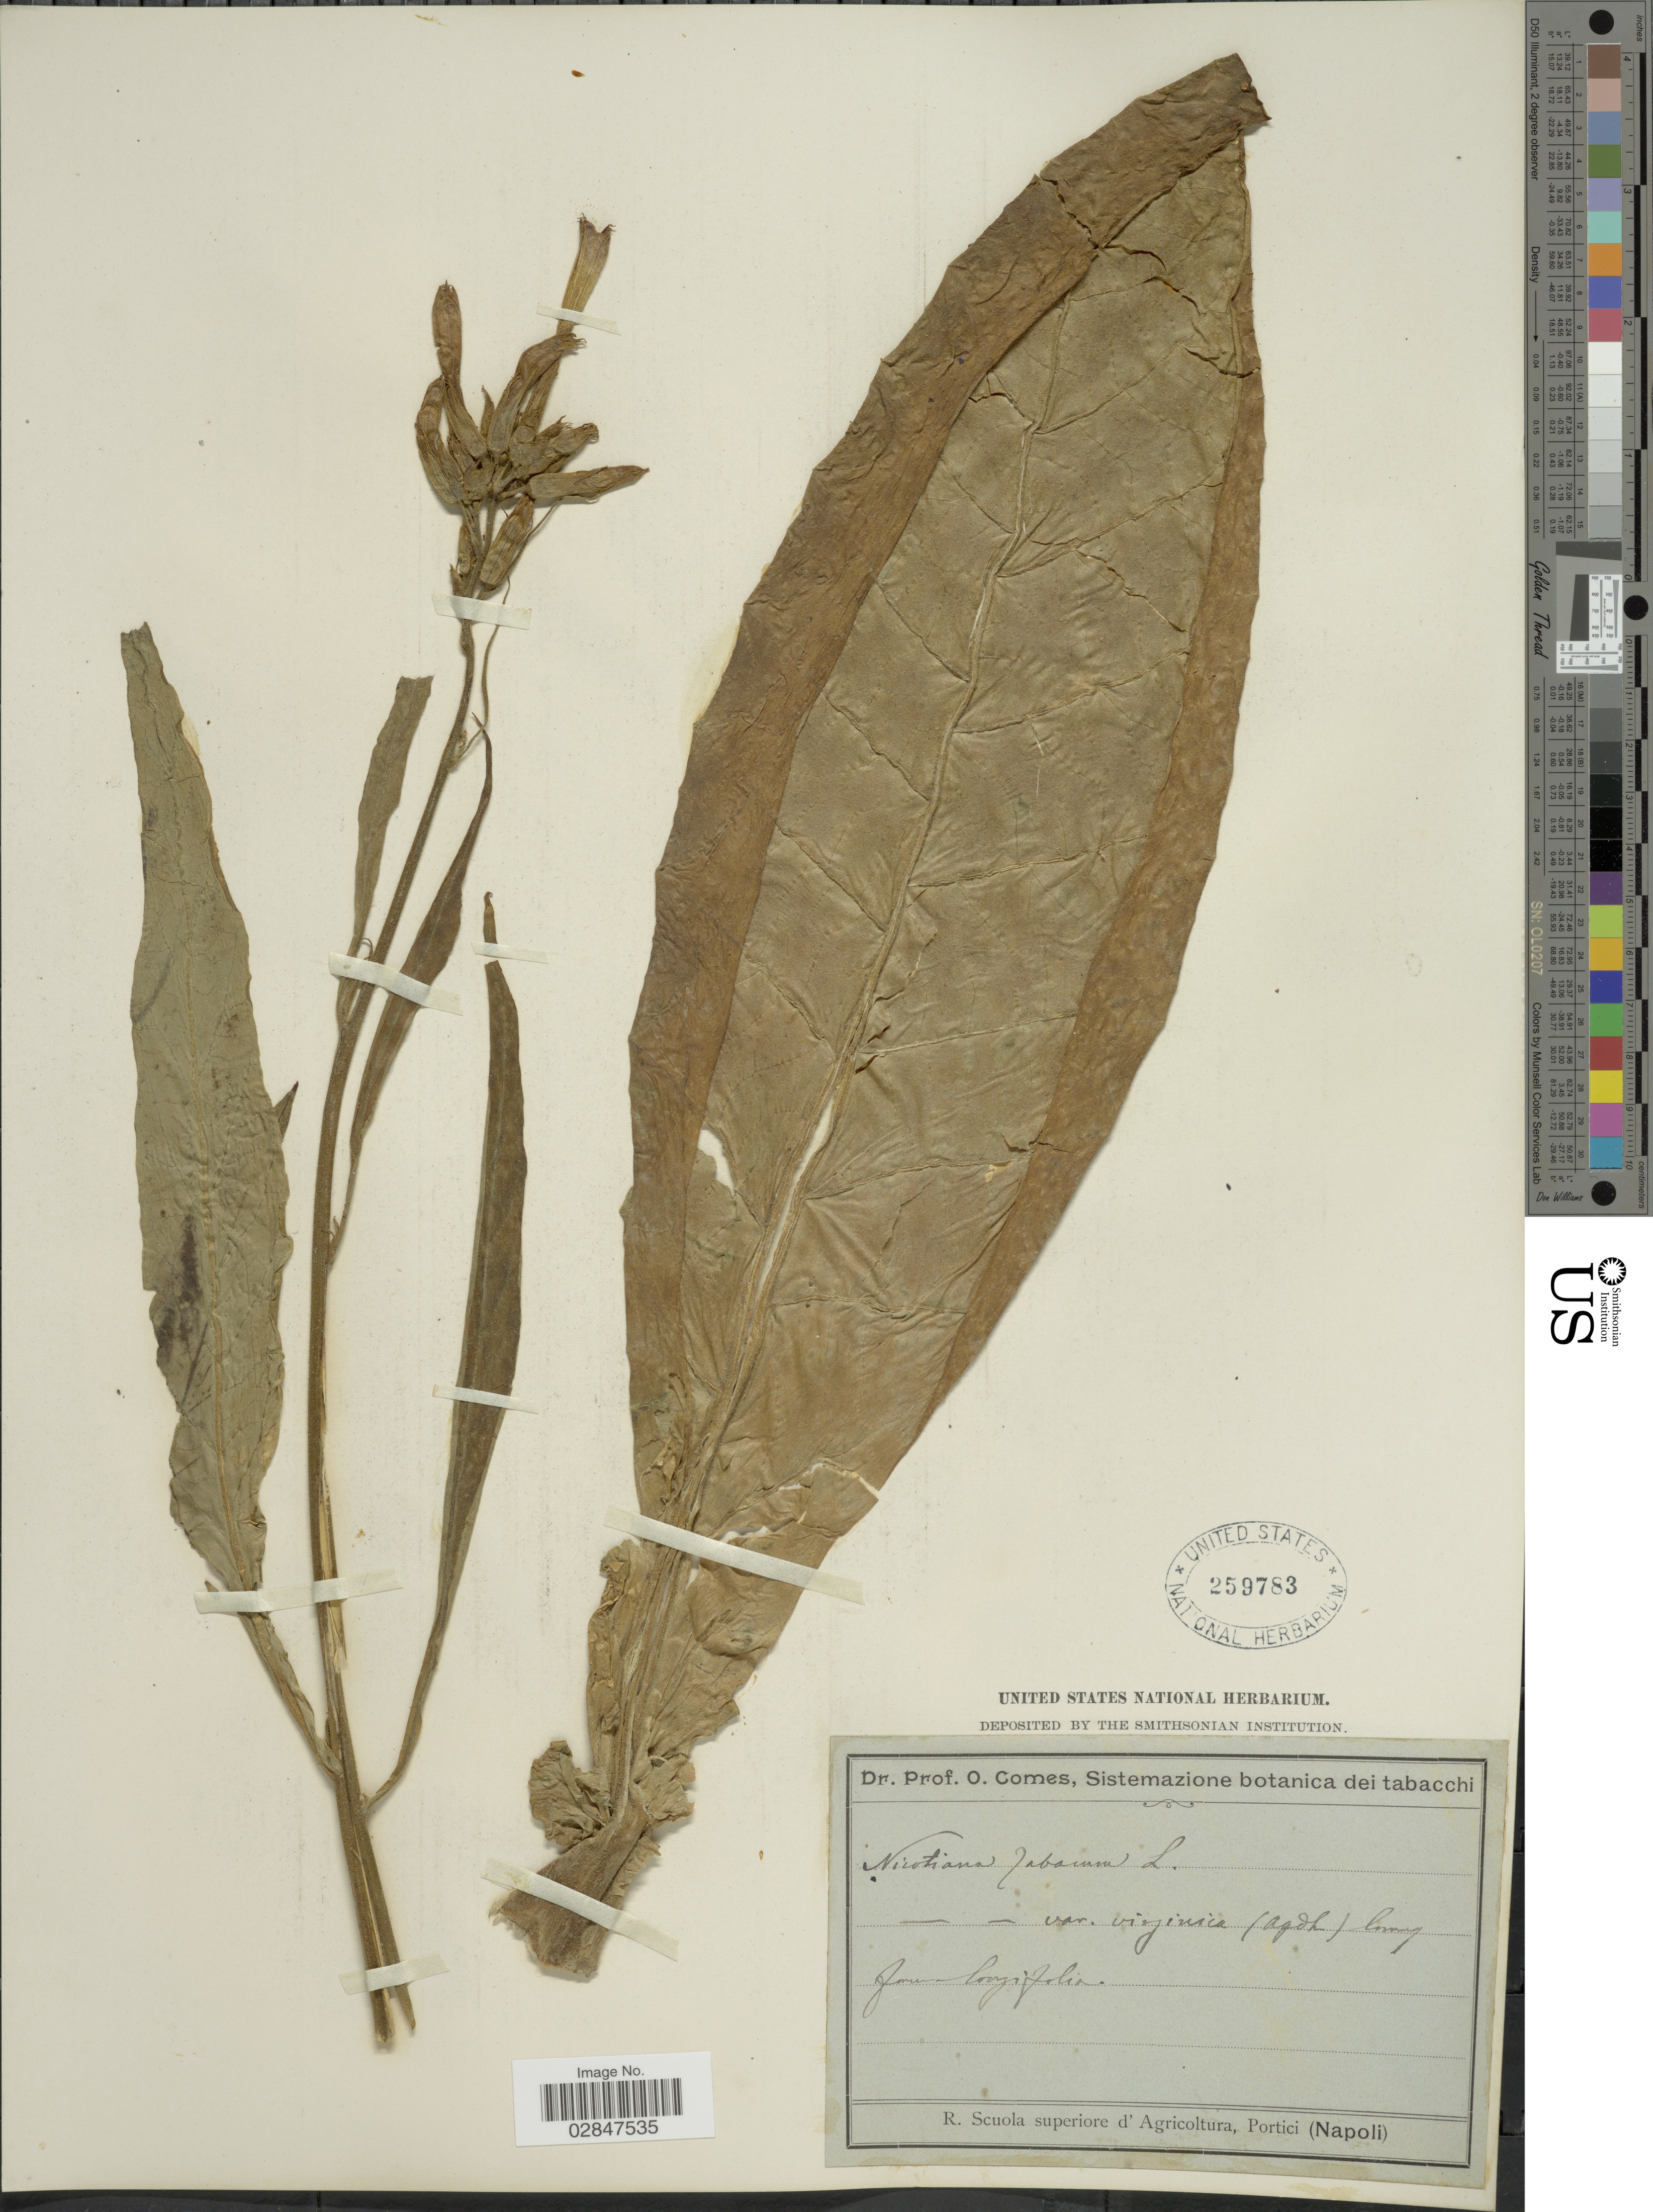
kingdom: Plantae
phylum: Tracheophyta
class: Magnoliopsida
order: Solanales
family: Solanaceae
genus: Nicotiana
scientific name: Nicotiana tabacum var. virginica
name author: (C. Agardh) Comes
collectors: O. Comes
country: Italy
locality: Portici (Napoli).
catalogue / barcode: US 259783